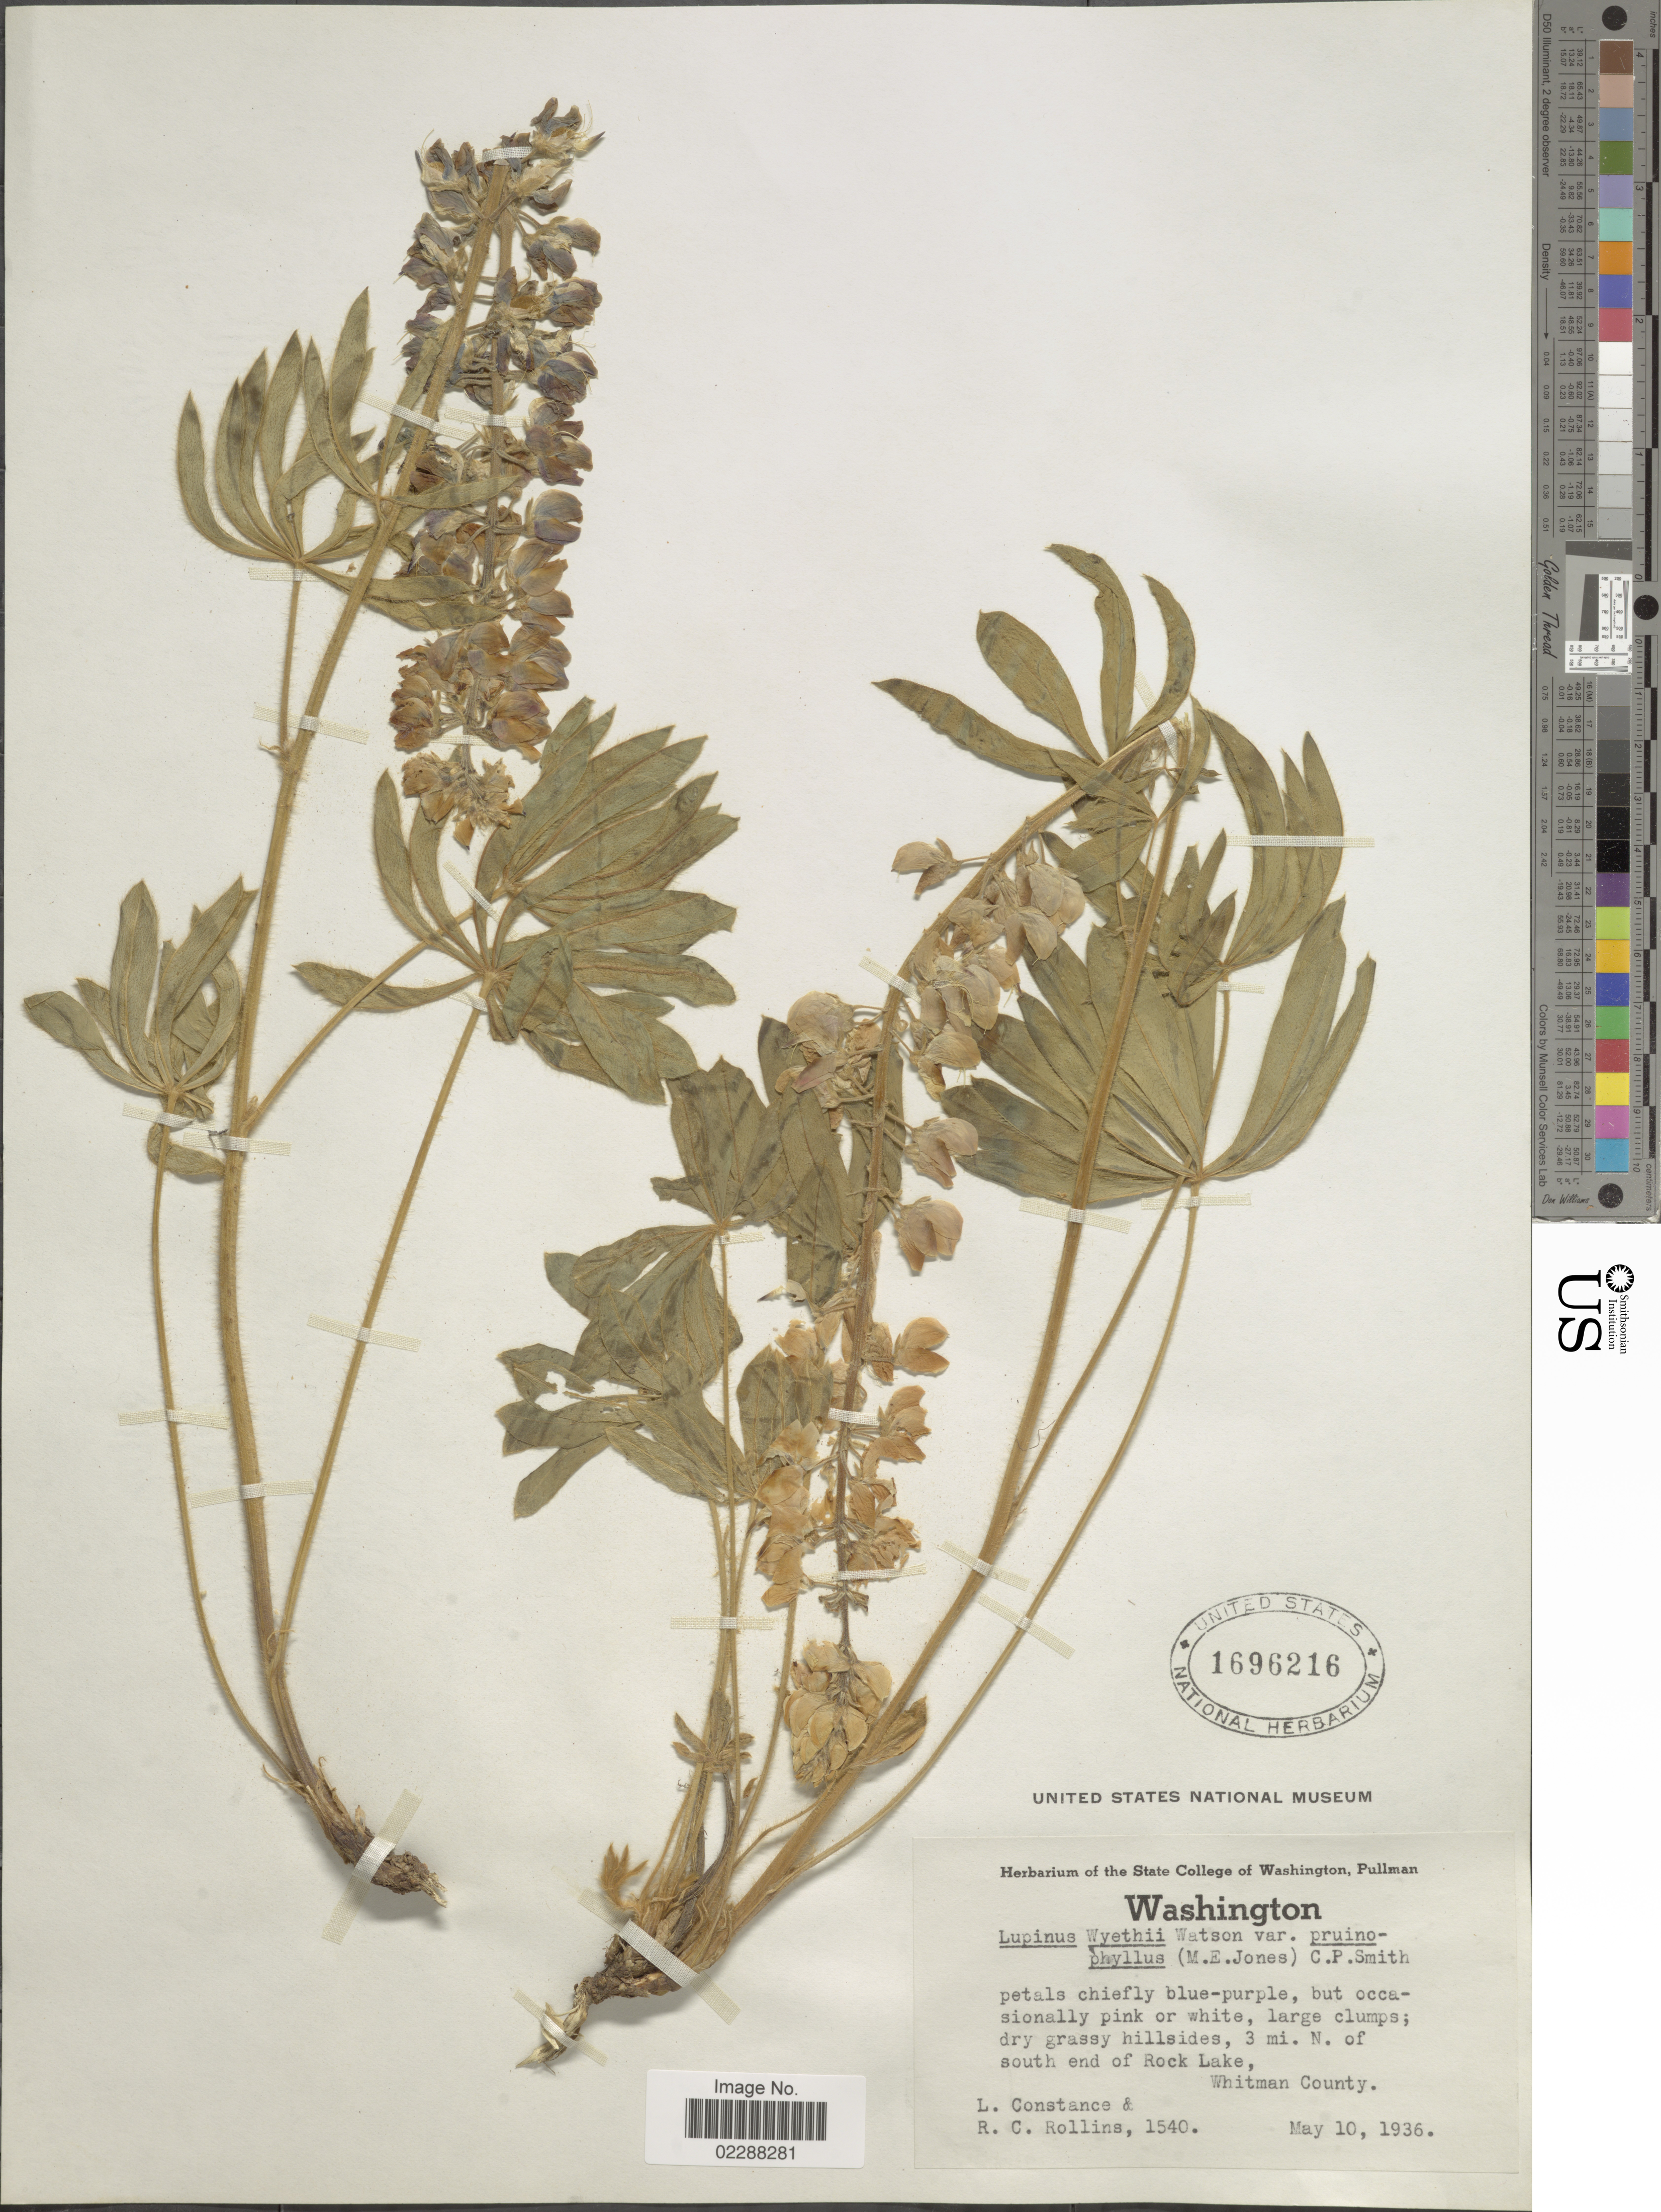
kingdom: Plantae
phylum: Tracheophyta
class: Magnoliopsida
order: Fabales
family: Fabaceae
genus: Lupinus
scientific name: Lupinus prunophilus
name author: M.E. Jones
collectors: L. Constance & R. C. Rollins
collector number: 1540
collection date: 1936-05-10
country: United States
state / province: Washington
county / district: Whitman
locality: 3 mi. N. of south end of Rock Lake, Whitman County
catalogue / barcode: US 1696216